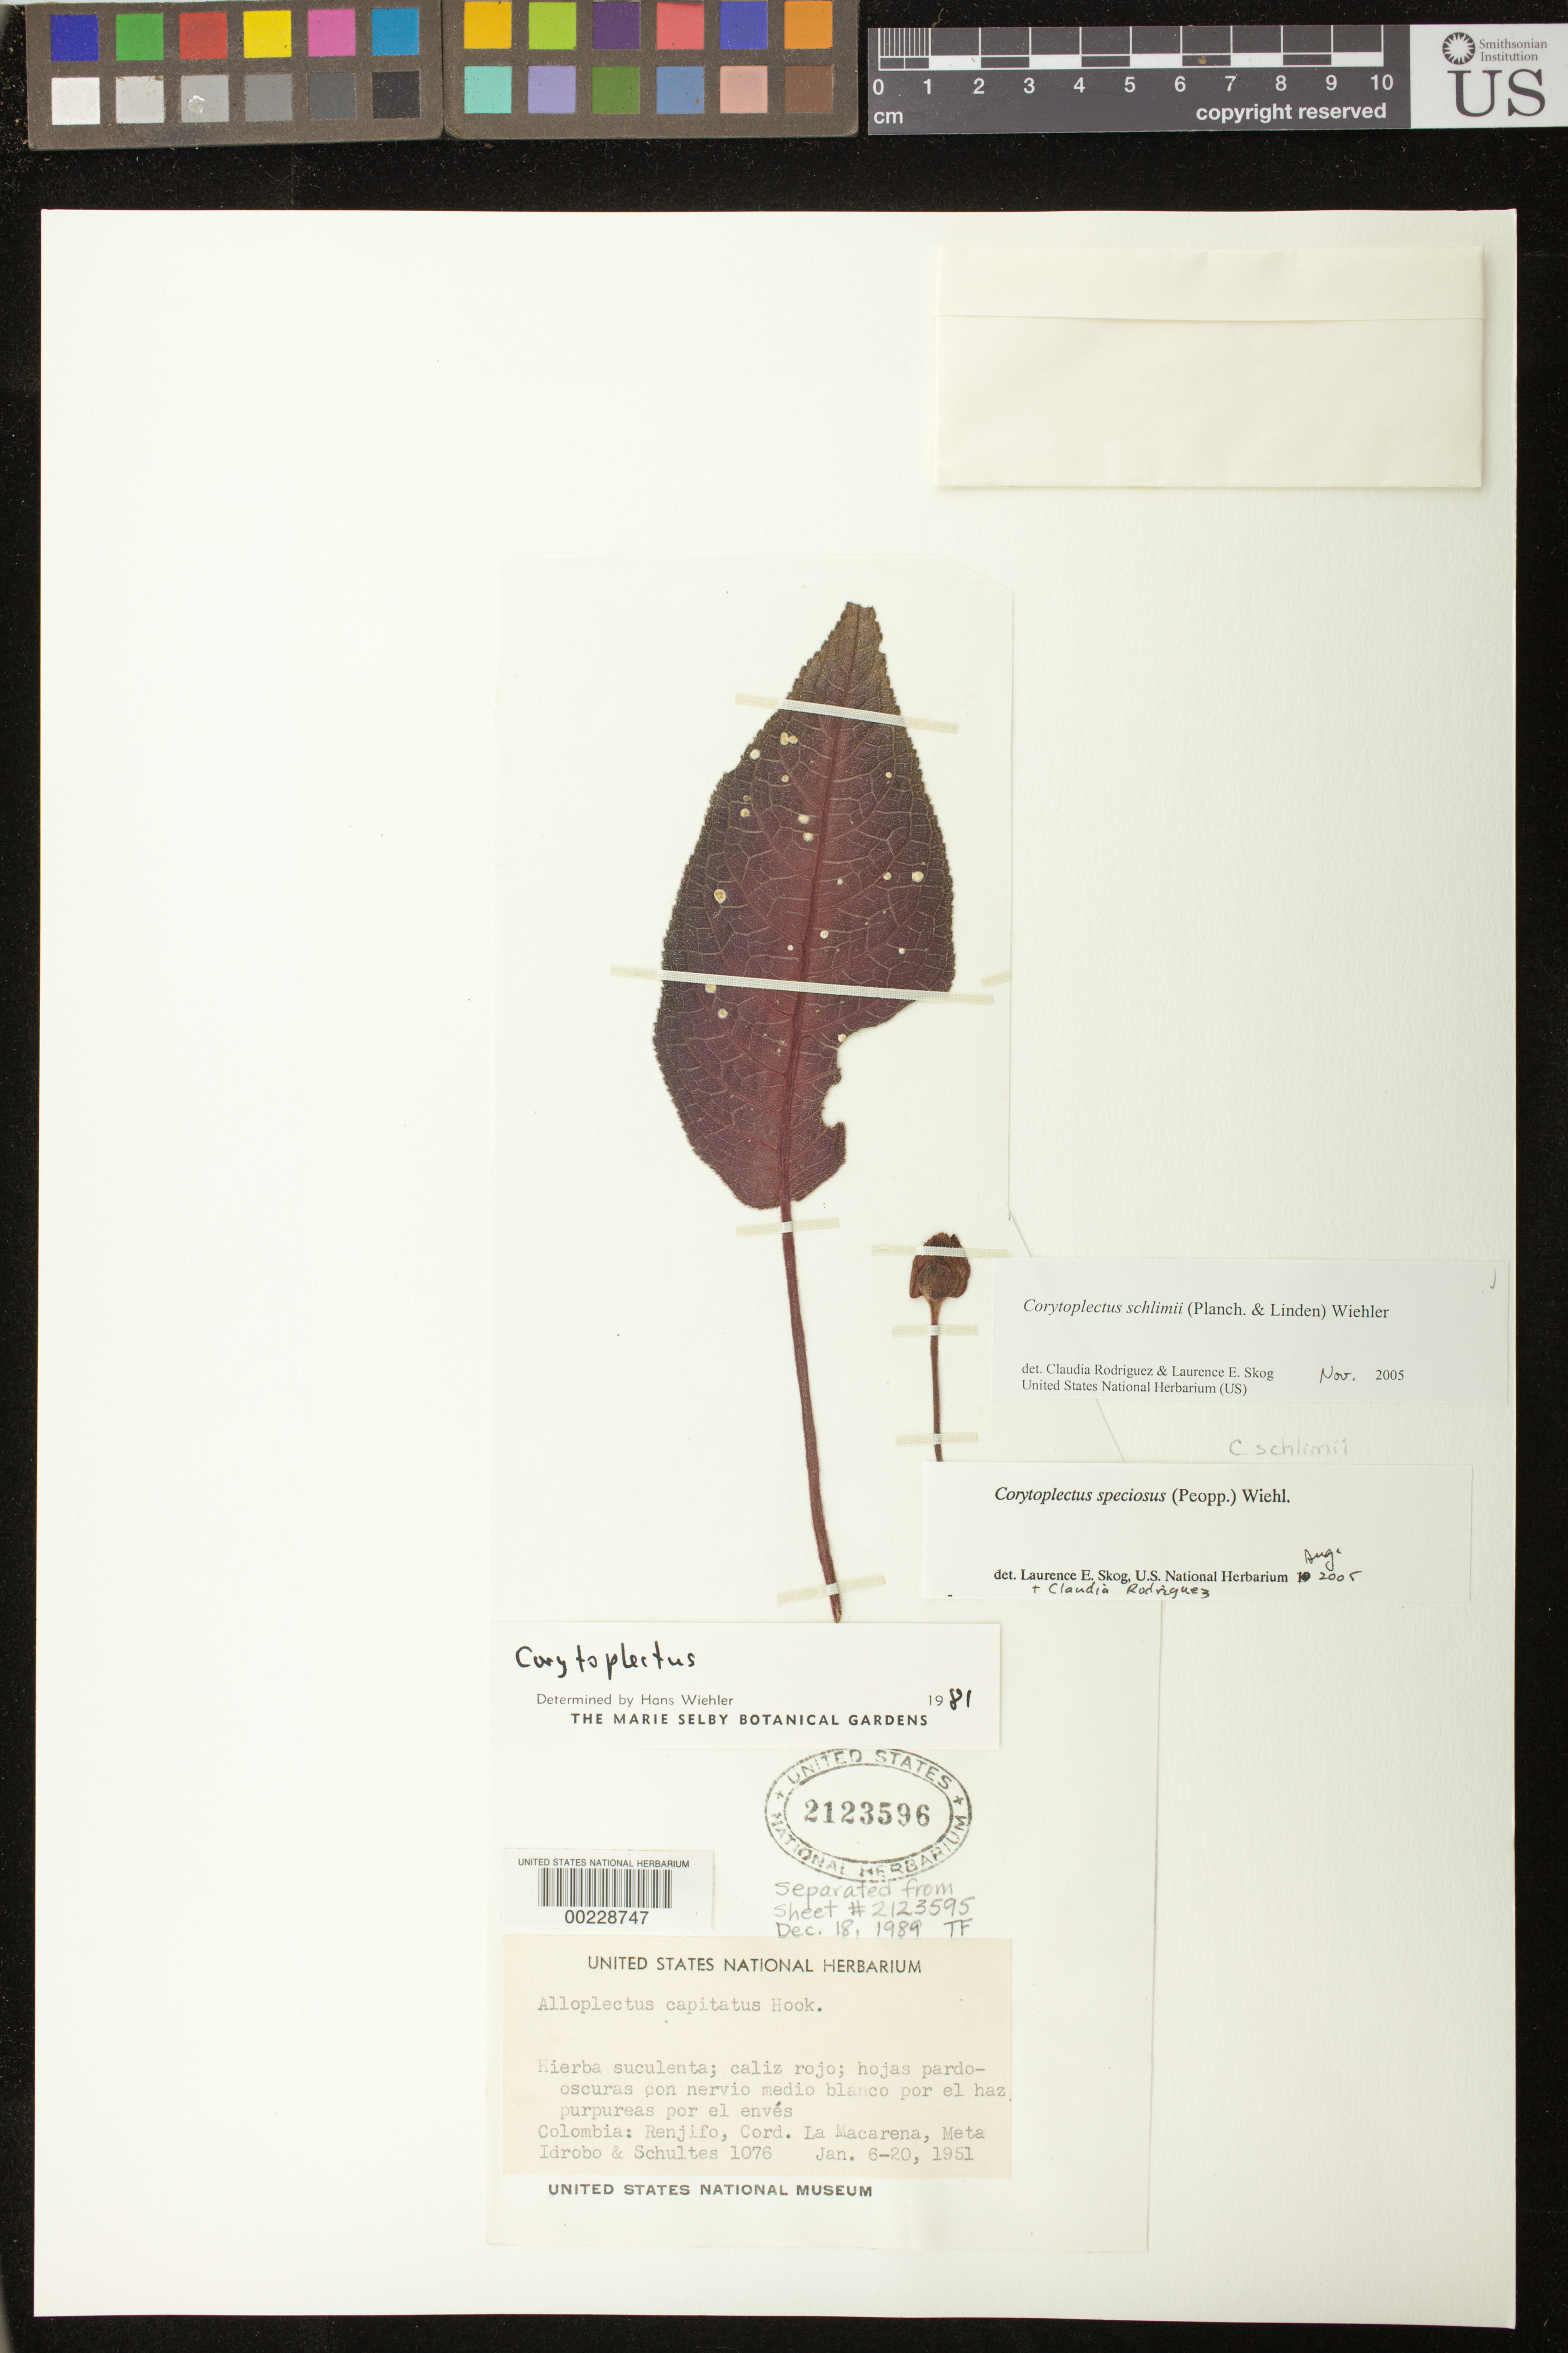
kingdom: Plantae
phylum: Tracheophyta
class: Magnoliopsida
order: Lamiales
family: Gesneriaceae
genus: Corytoplectus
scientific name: Corytoplectus schlimii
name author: (Planch. & Linden) Wiehler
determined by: Rodríguez-Flores, C. I.; Skog, L. E.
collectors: J. M. Idrobo & R. E. Schultes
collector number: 1076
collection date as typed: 6-20 Jan 1951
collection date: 1951-01-06/1951-01-20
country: Colombia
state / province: Meta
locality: Renjifo, Cordillera la Macarena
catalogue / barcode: US 2123596